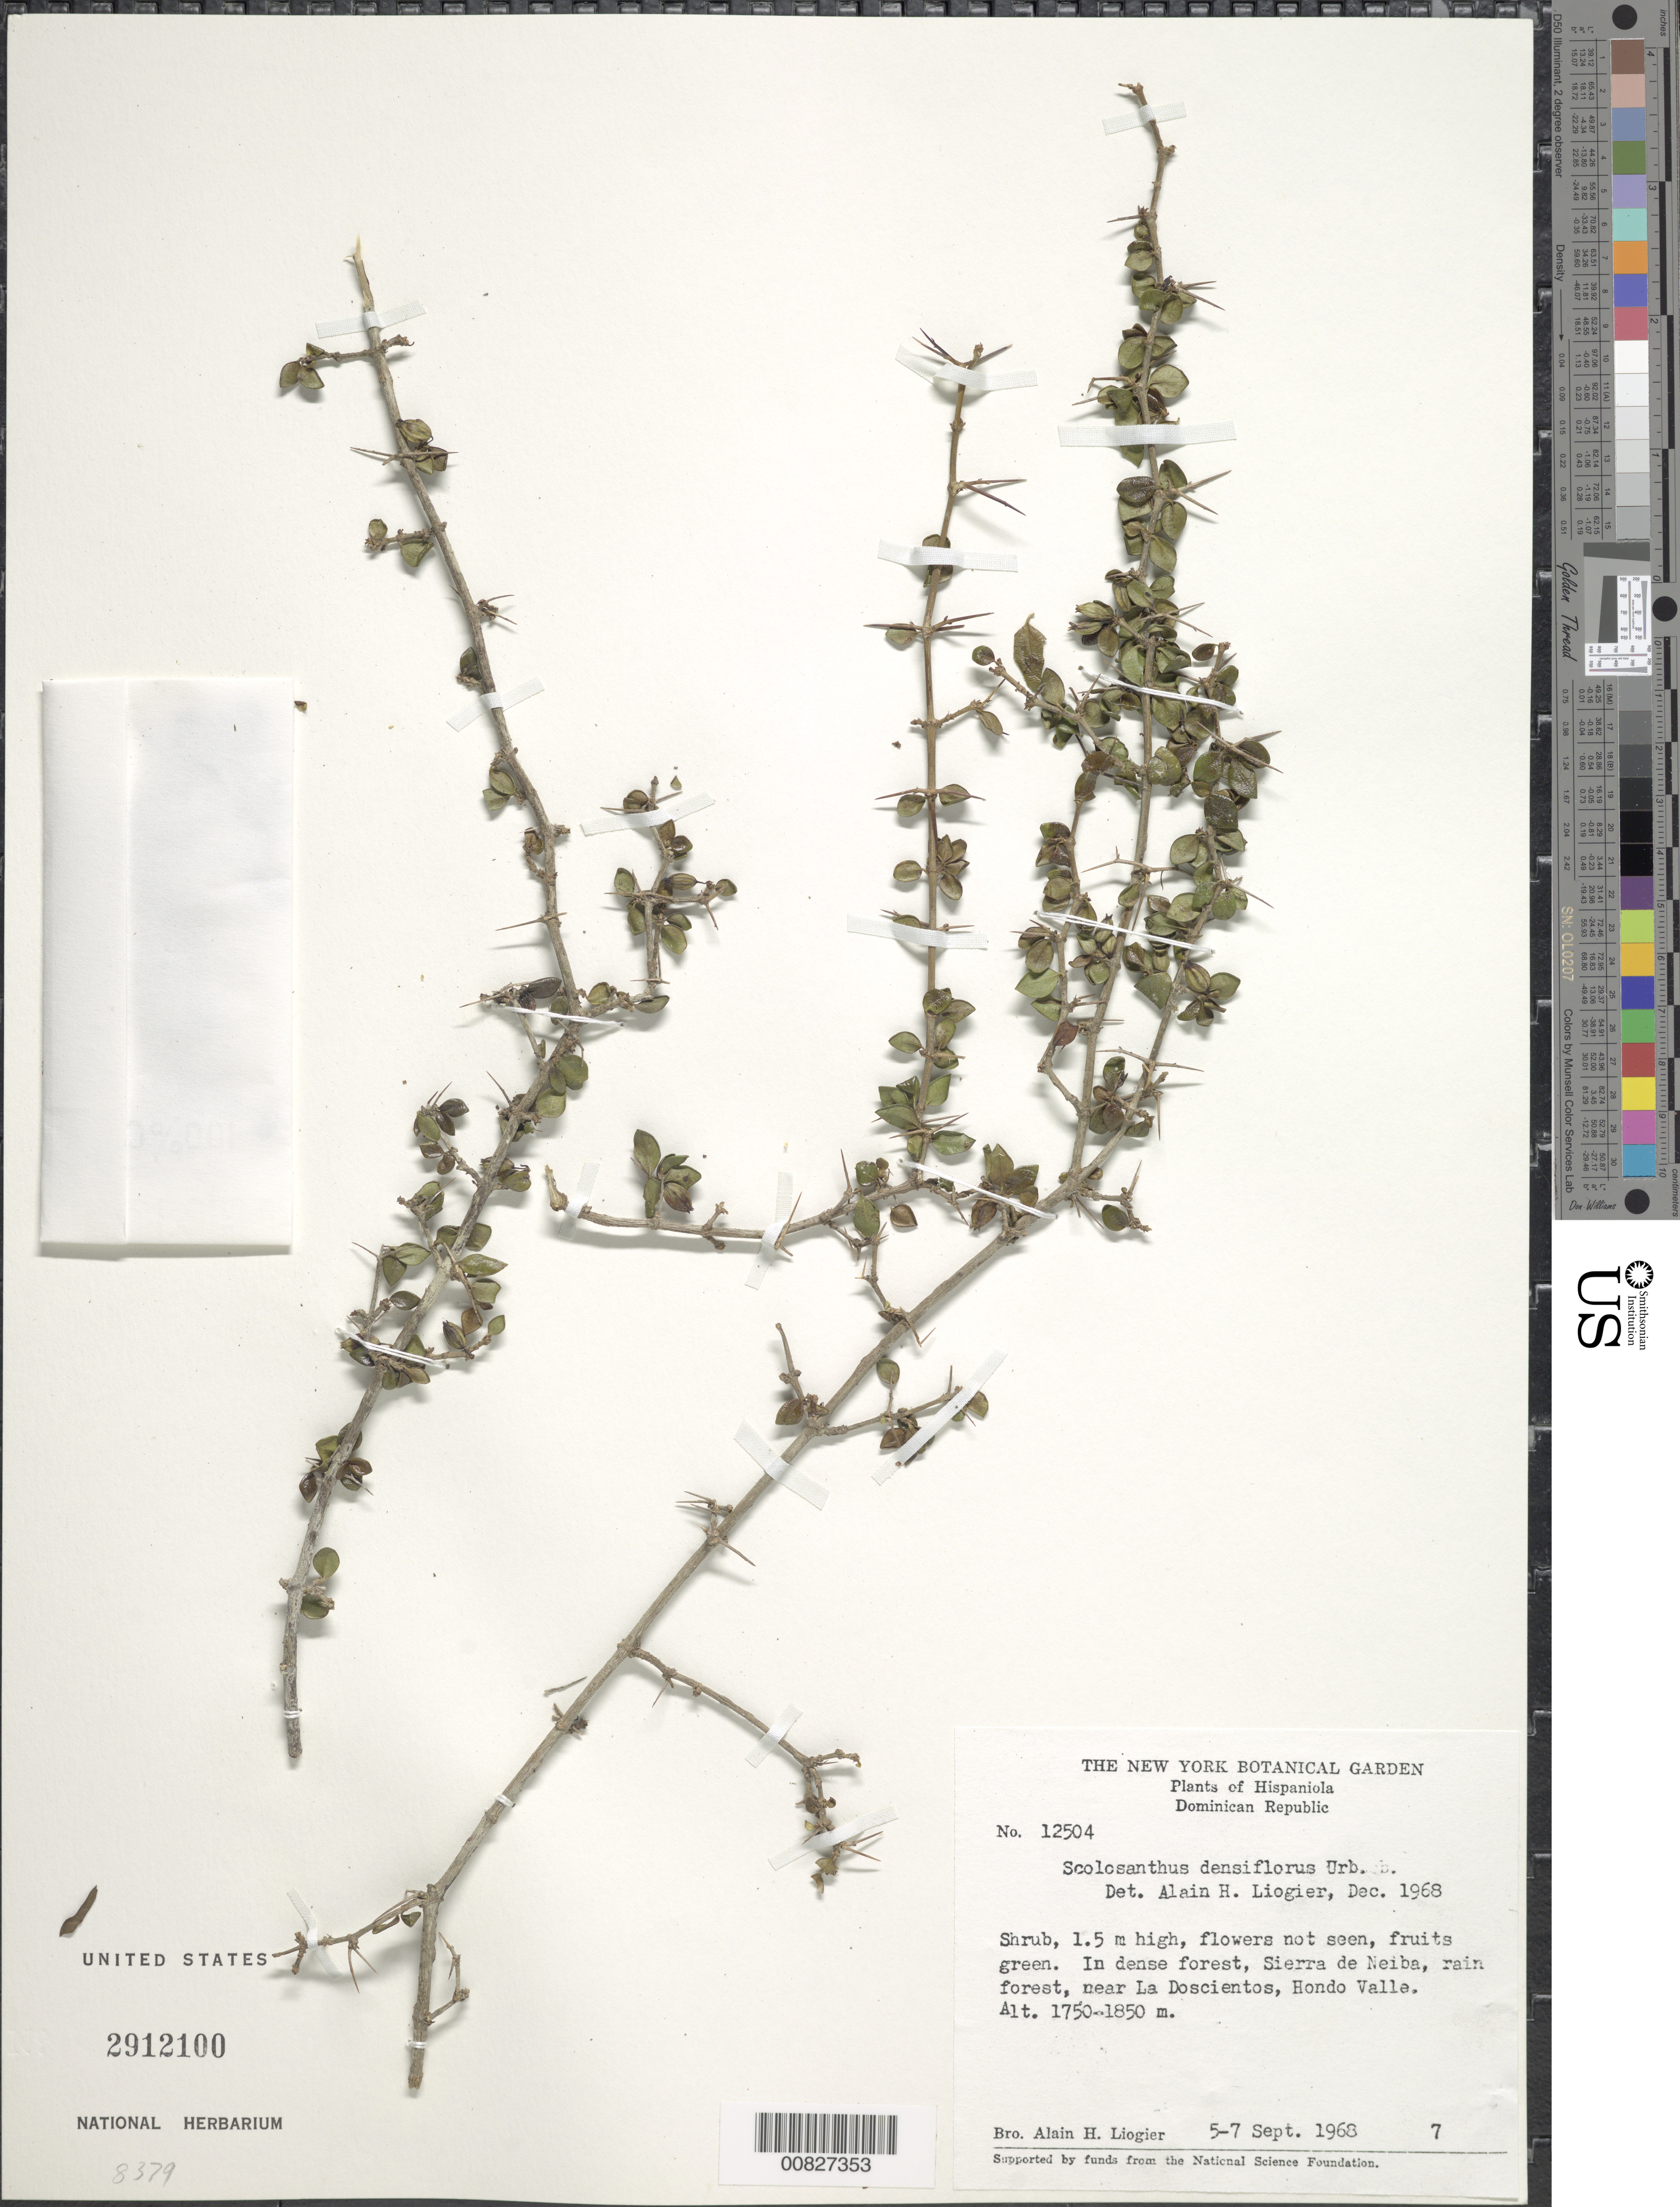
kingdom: Plantae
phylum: Tracheophyta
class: Magnoliopsida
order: Gentianales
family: Rubiaceae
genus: Scolosanthus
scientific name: Scolosanthus densiflorus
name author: Urb.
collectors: A. H. Liogier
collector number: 12504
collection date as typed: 05 Sep 1968 to 07 Sep 1968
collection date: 1968-09-05/1968-09-07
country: Dominican Republic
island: Hispaniola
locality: Sierra Neiba, near La Doscientos, Hondo Valle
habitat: In dense rain forest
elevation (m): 1750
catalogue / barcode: US 2912100